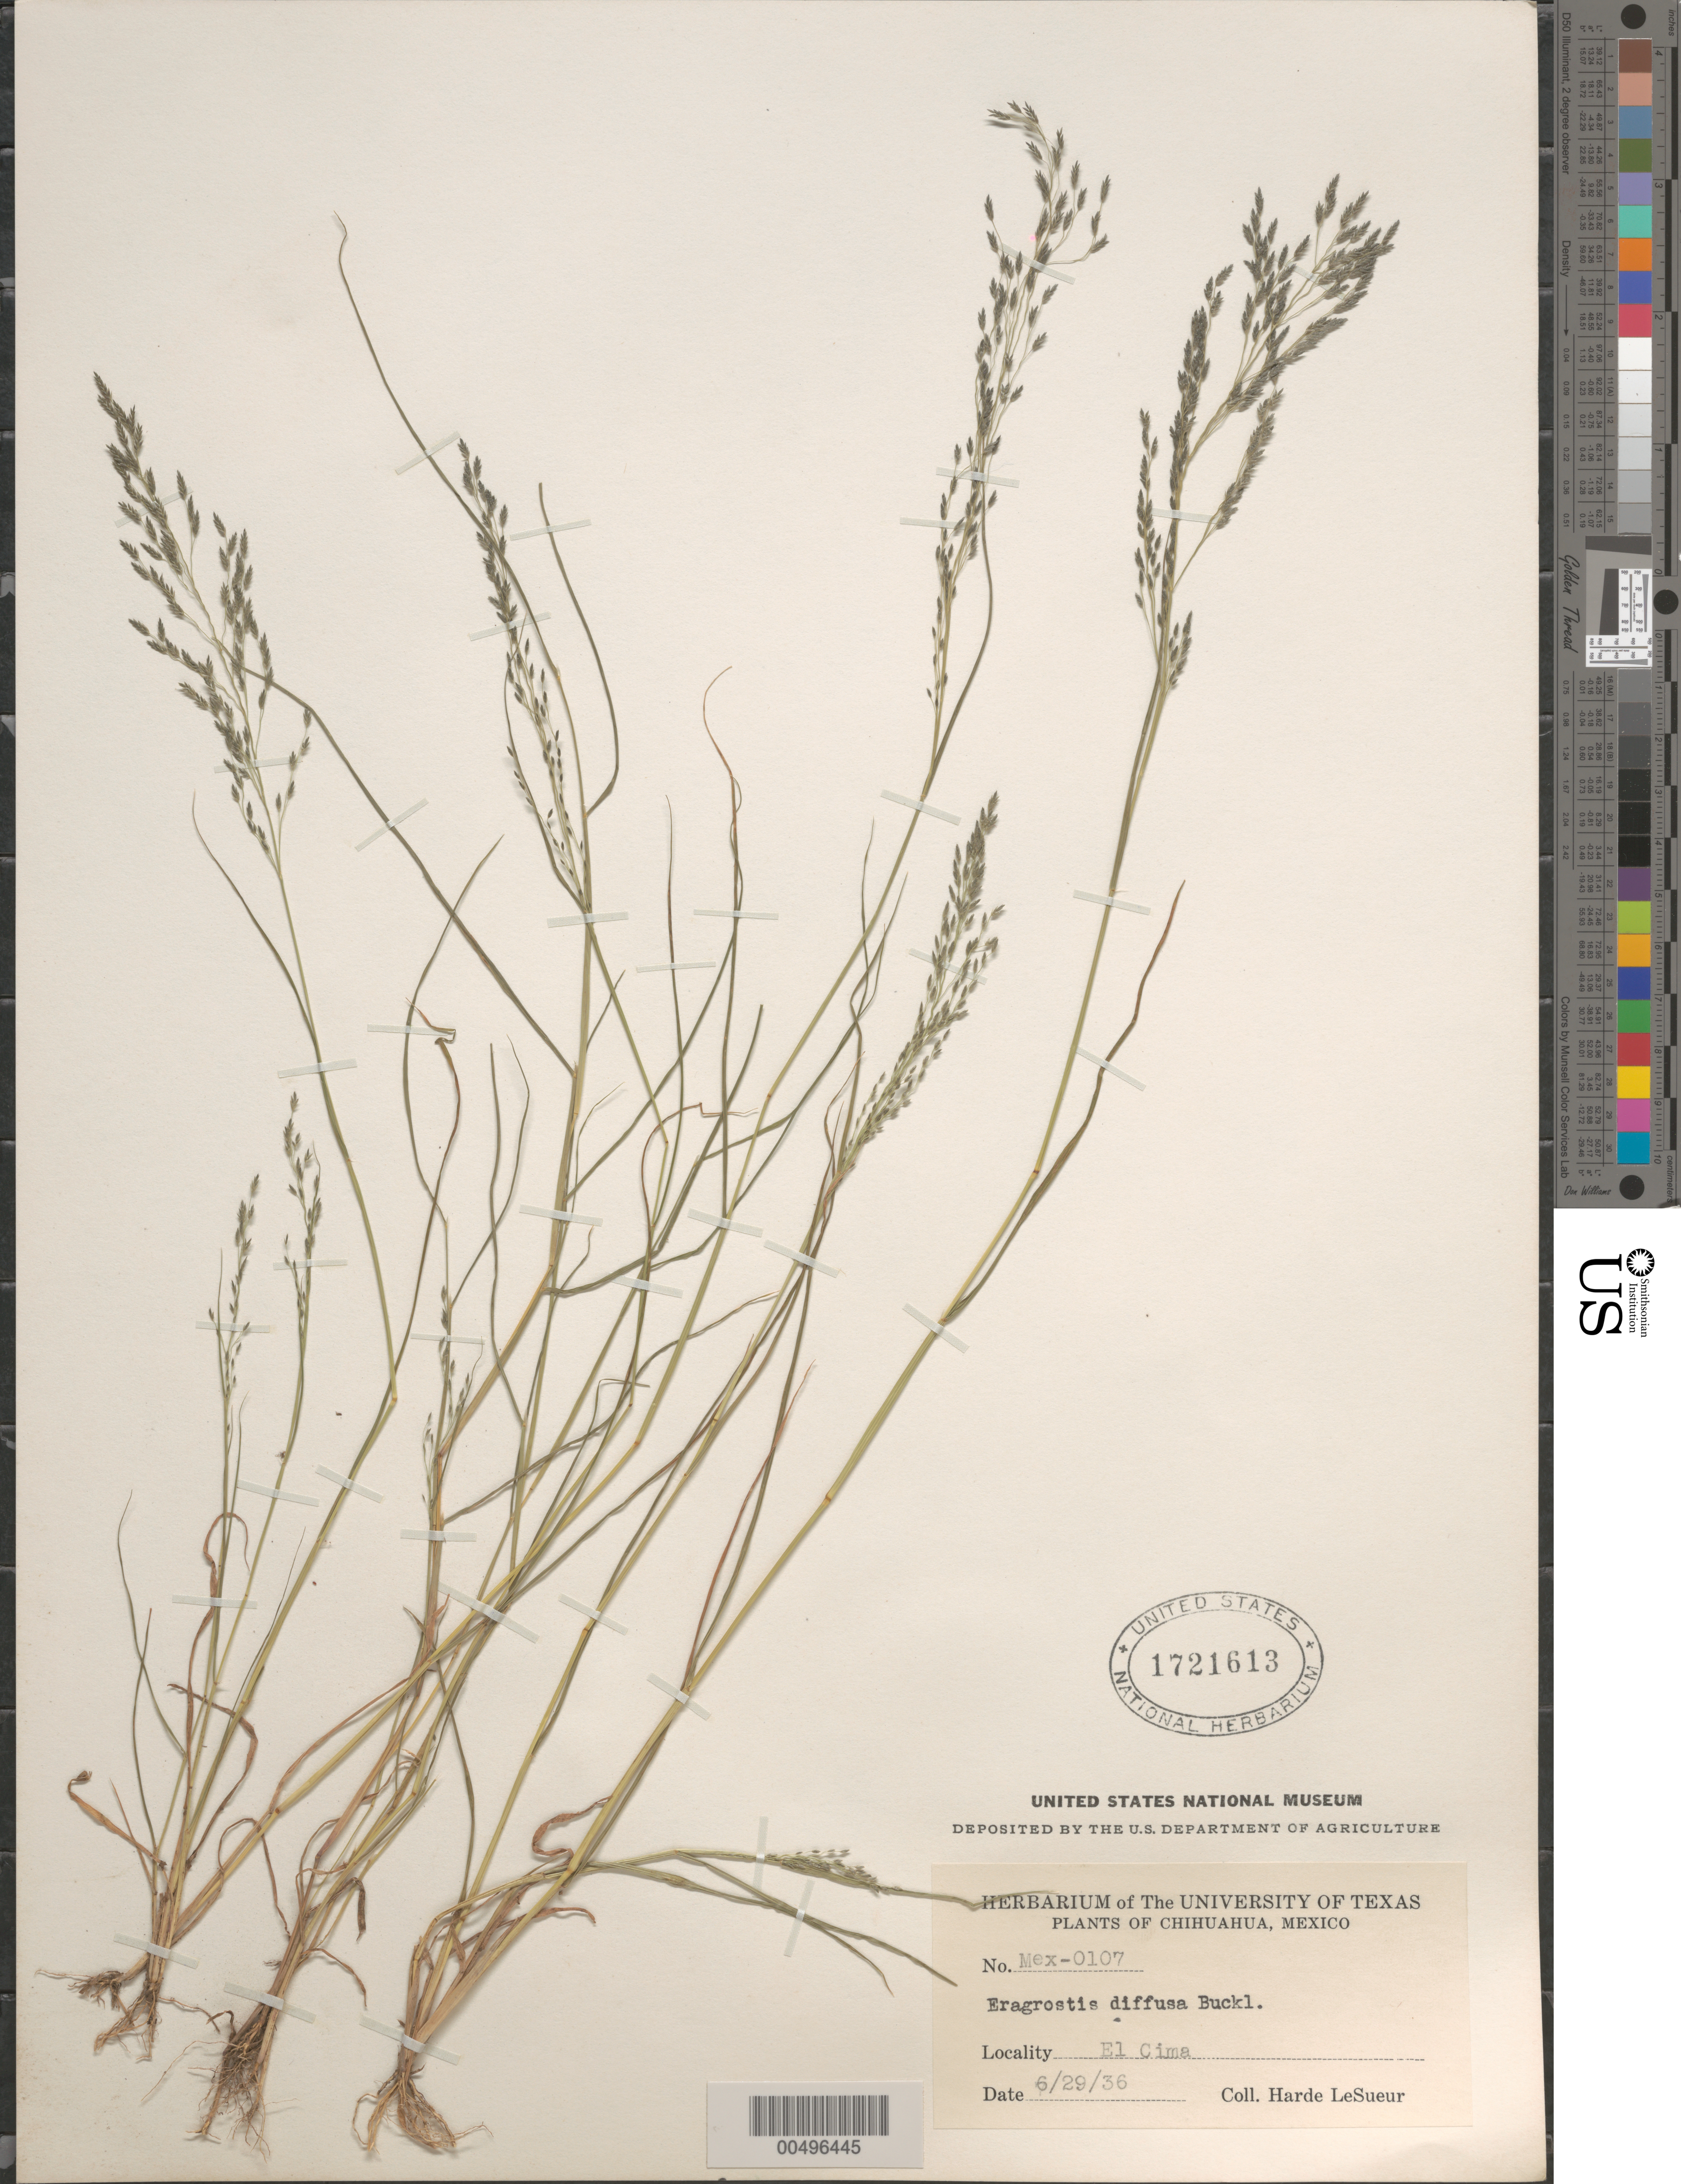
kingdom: Plantae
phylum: Tracheophyta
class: Liliopsida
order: Poales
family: Poaceae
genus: Eragrostis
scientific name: Eragrostis pectinacea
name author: (Michx.) Nees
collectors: D. H. LeSueur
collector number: Mex-0107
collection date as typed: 29 Jun 1936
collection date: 1936-06-29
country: Mexico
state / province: Chihuahua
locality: El Cima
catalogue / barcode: US 1721613